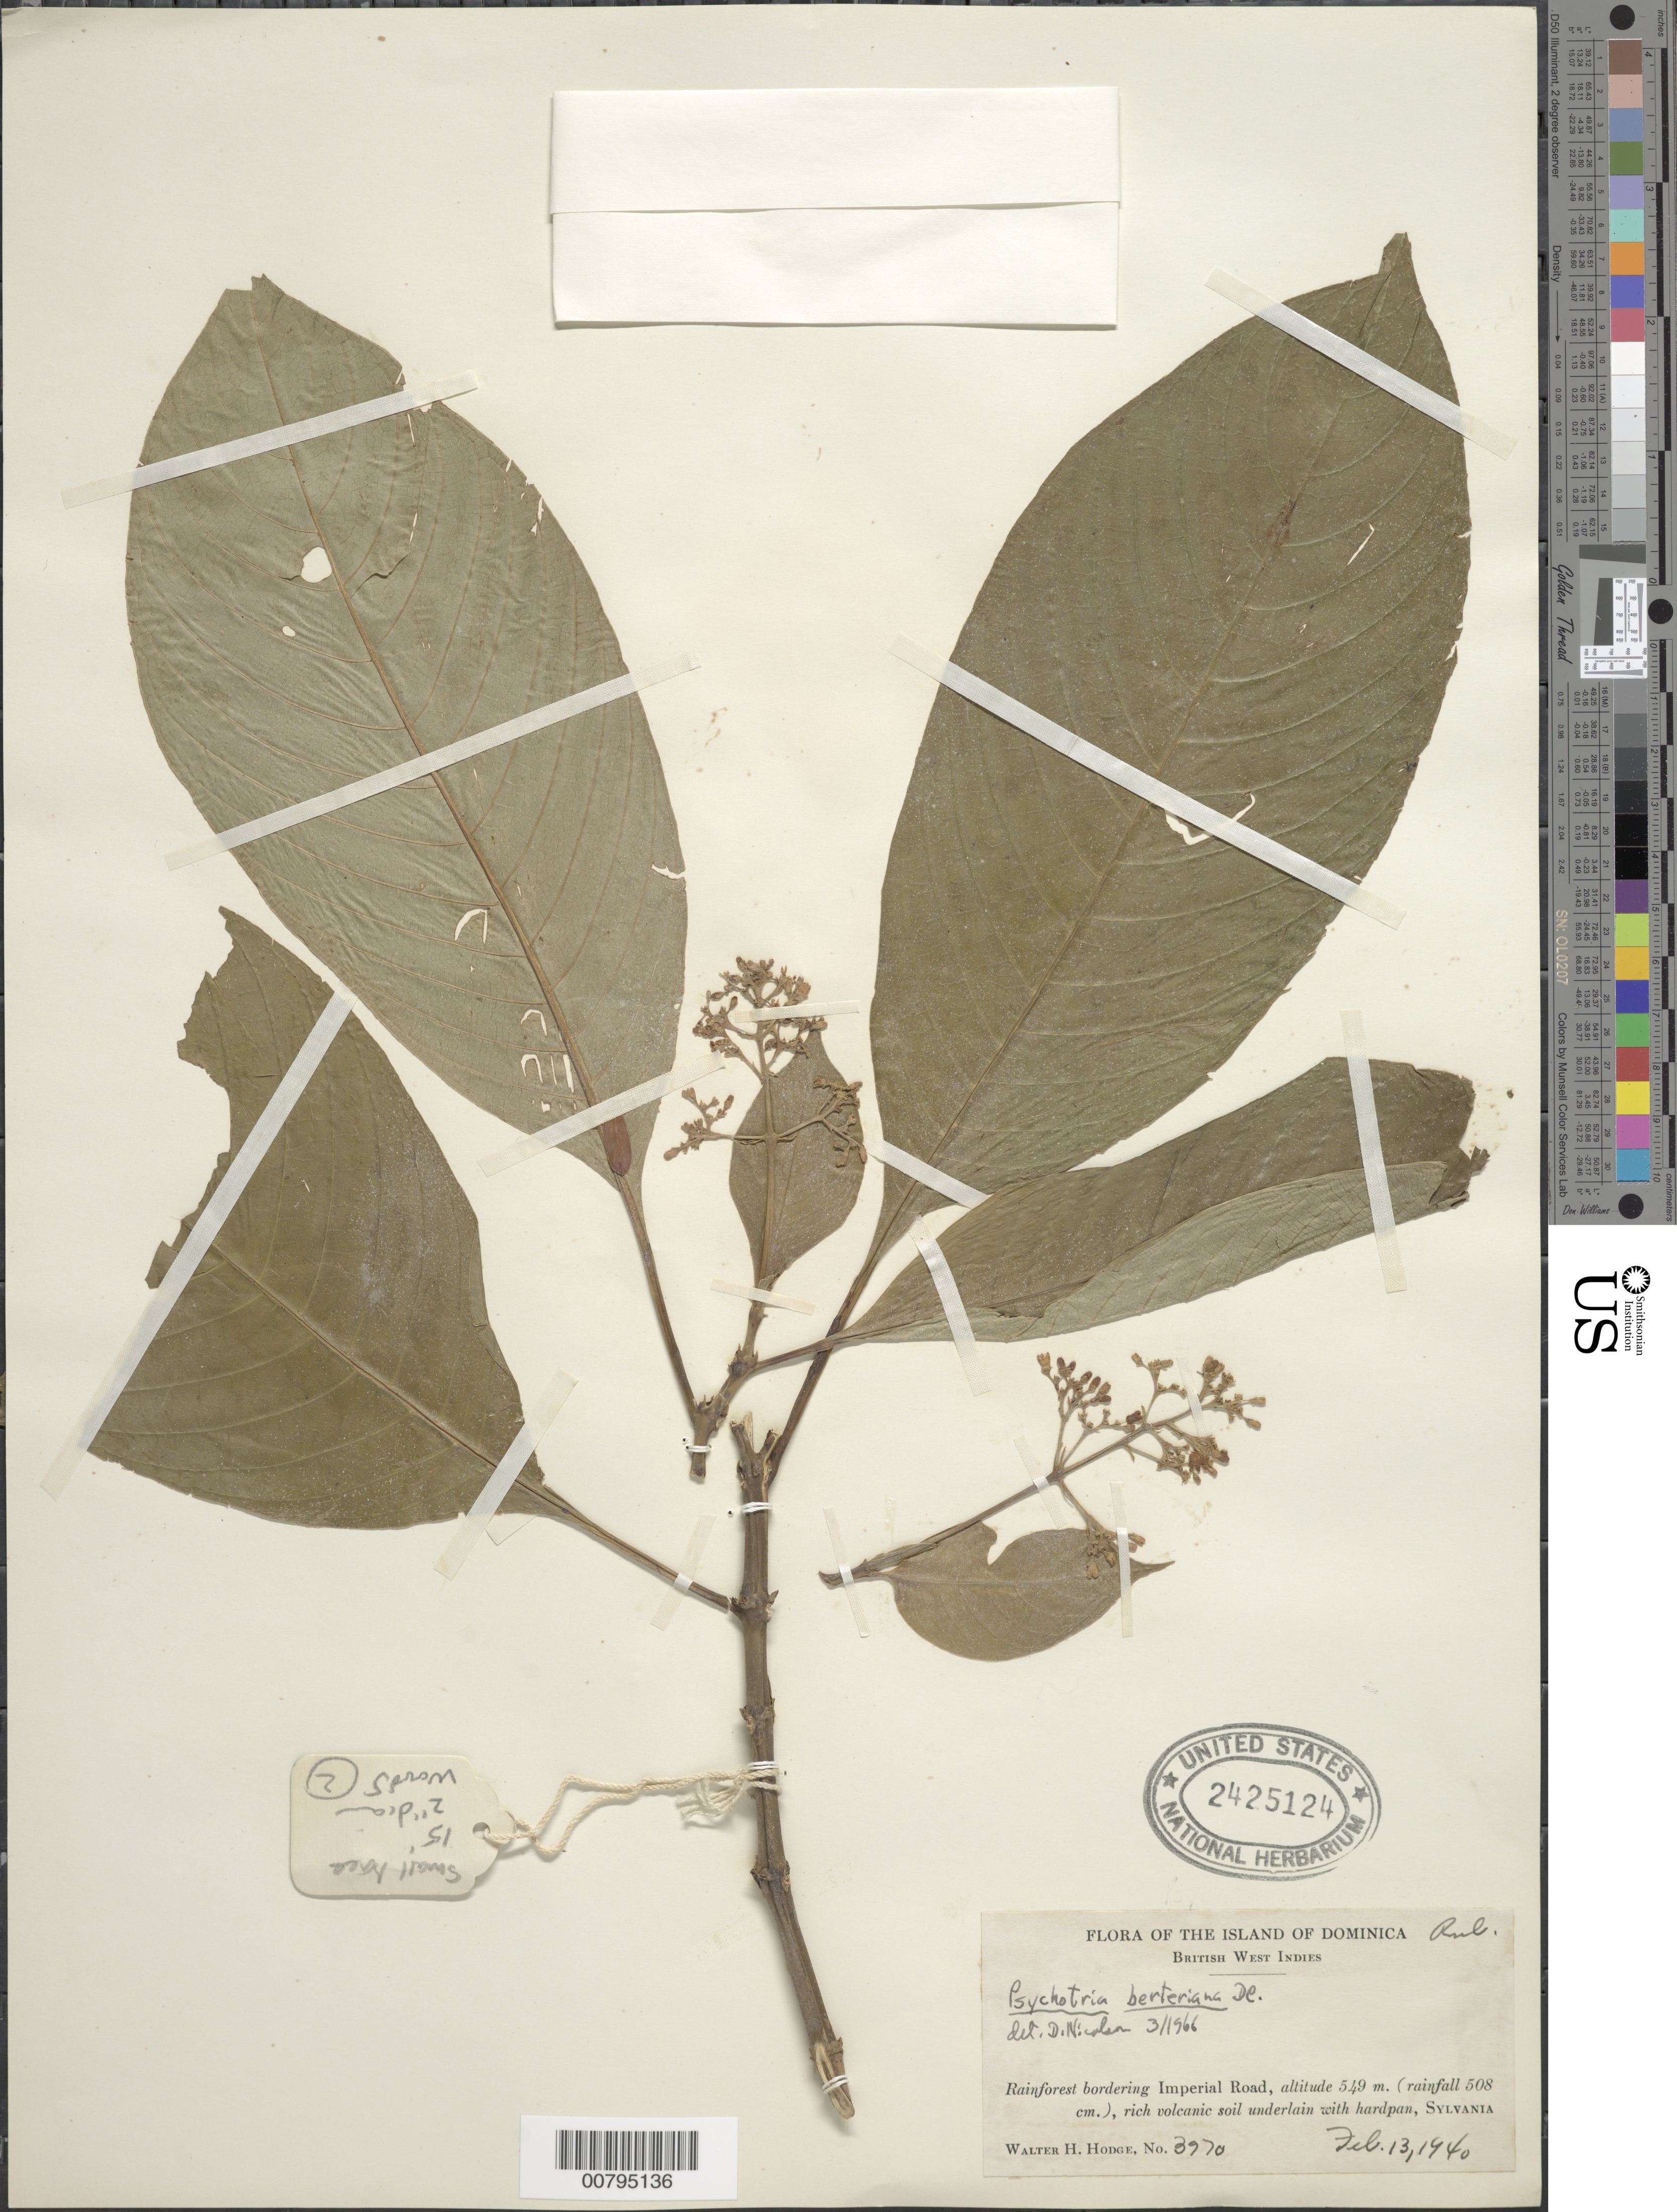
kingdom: Plantae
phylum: Tracheophyta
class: Magnoliopsida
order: Gentianales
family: Rubiaceae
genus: Psychotria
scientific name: Psychotria berteroana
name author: DC.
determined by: Nicolson, Dan H.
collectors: W. Hodge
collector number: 3970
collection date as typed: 13 Feb 1940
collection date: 1940-02-13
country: Dominica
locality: Forest bordering Imperial Road, Sylvania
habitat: Rainforest bordering road (rainfall 508 cm); rich volcanic soil underlain with hardpan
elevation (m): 549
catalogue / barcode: US 2425124